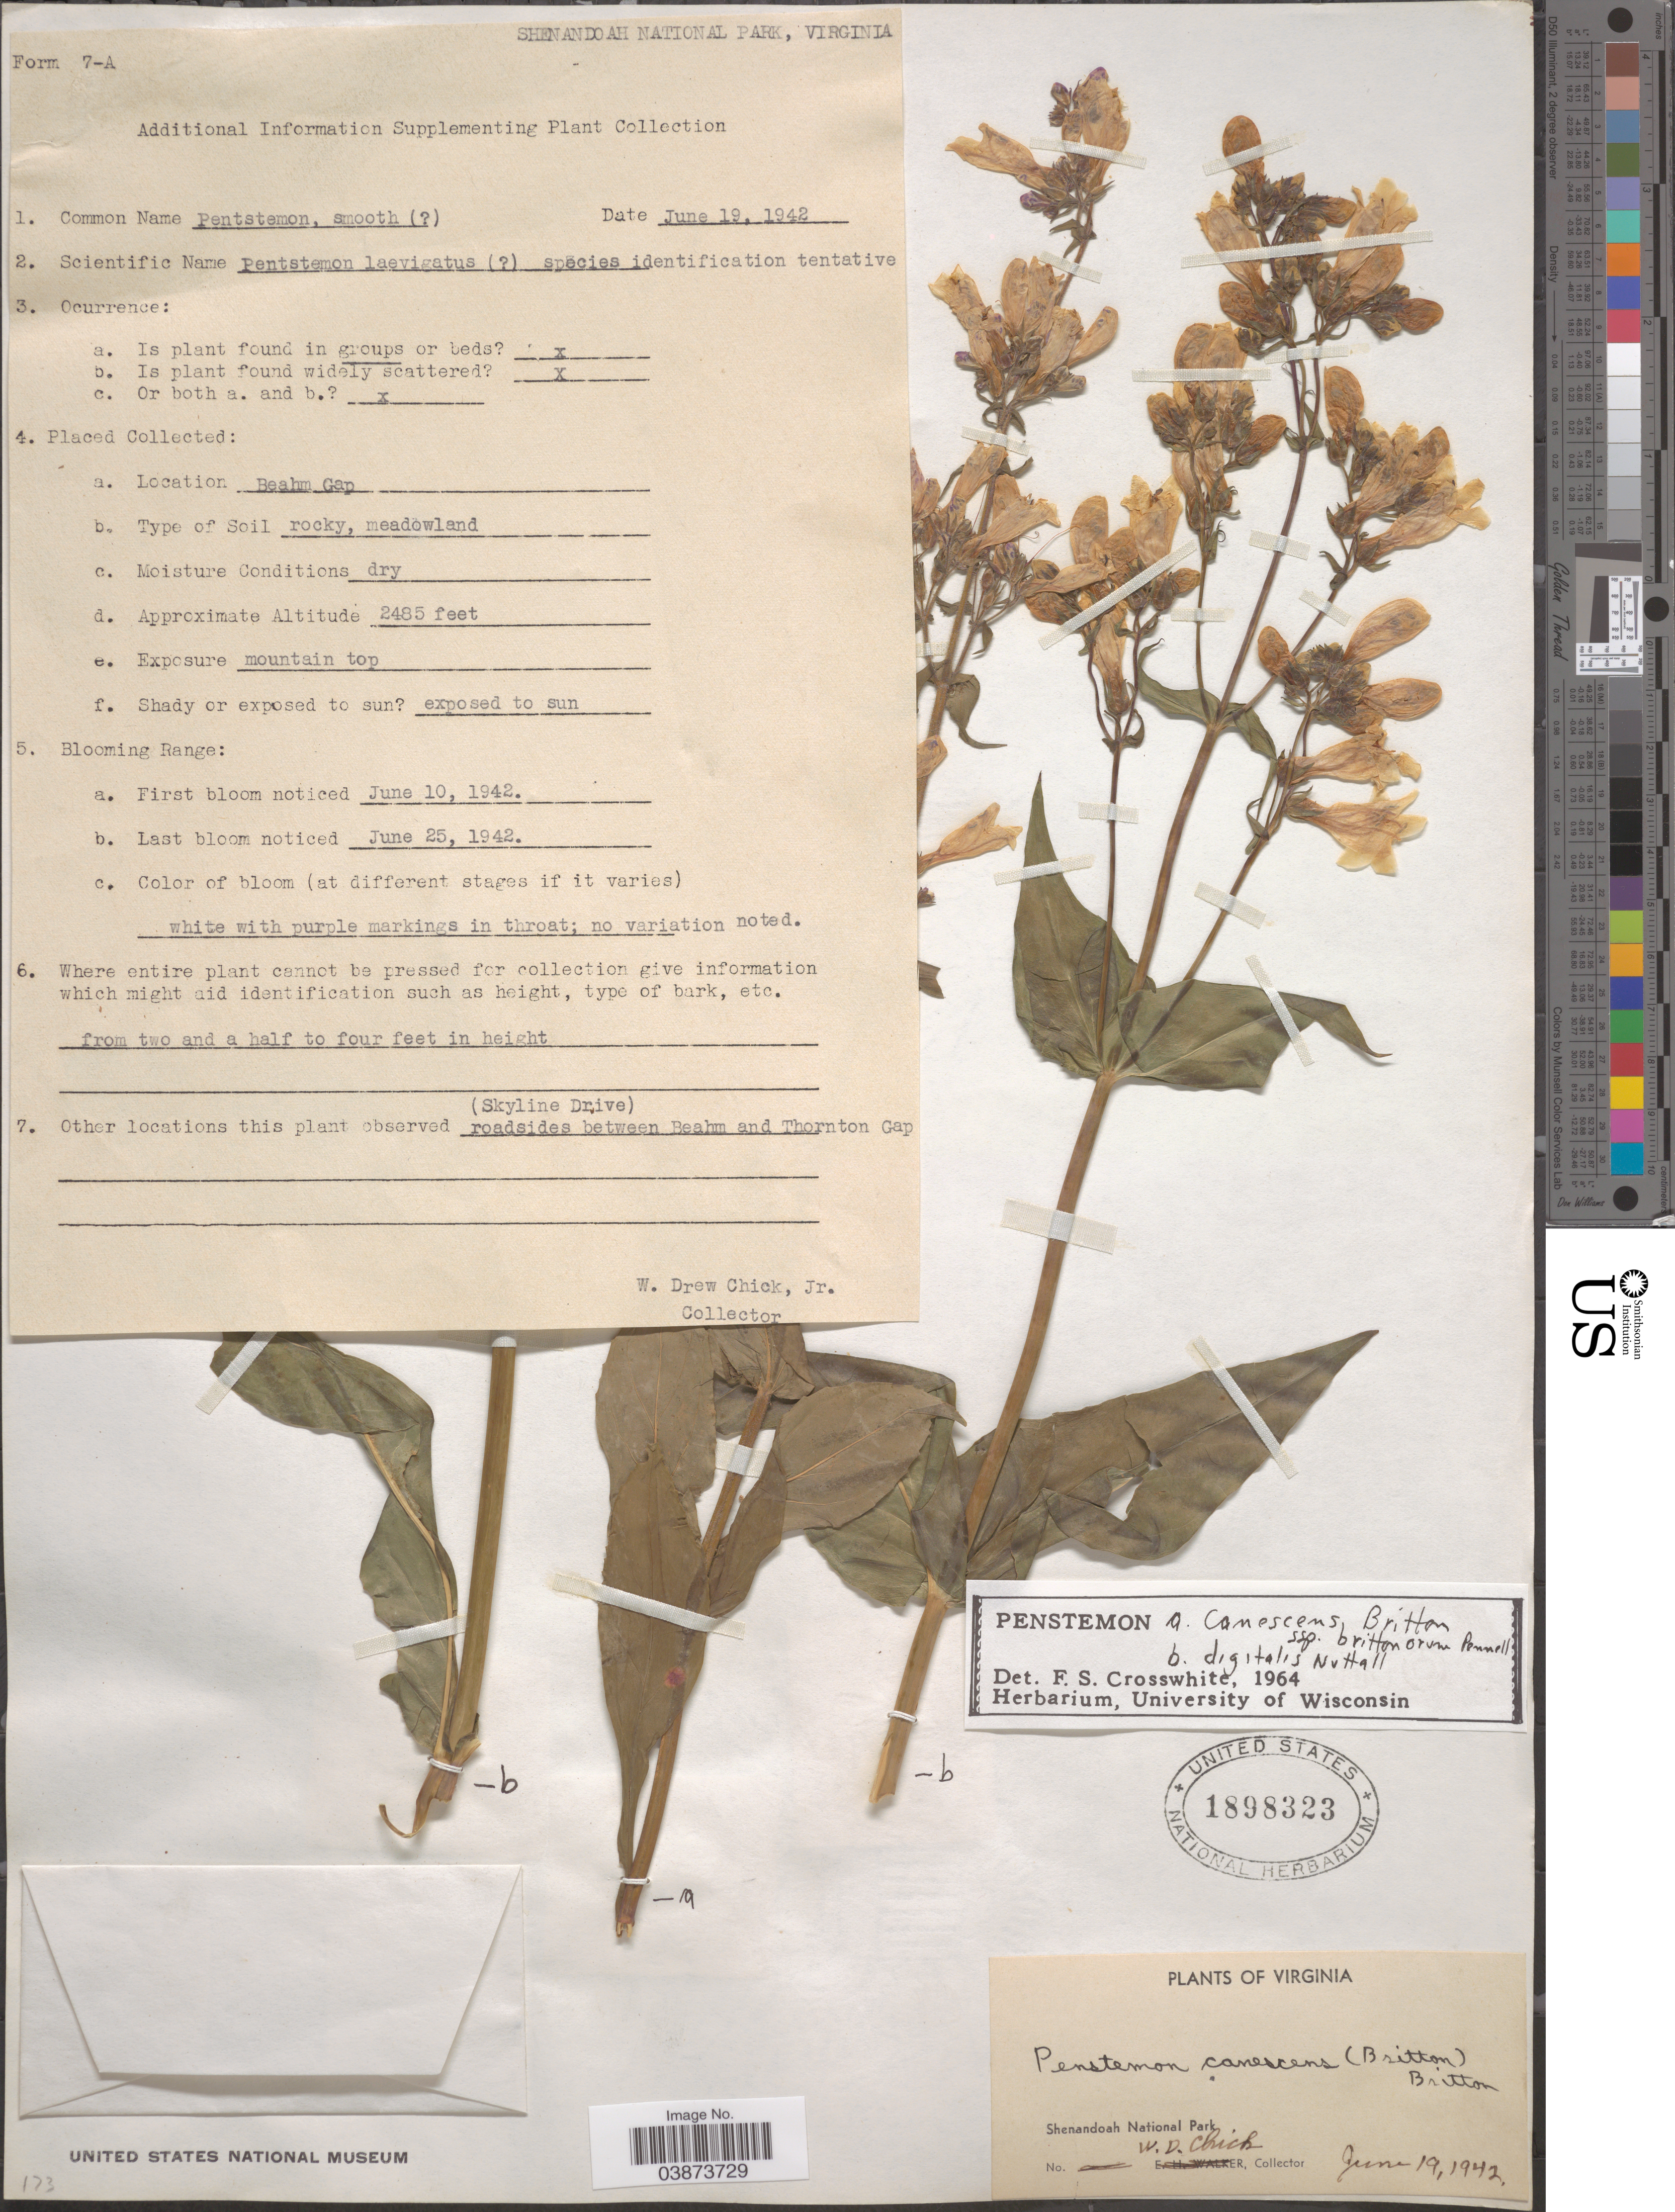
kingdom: Plantae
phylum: Tracheophyta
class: Magnoliopsida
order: Lamiales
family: Plantaginaceae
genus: Penstemon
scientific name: Penstemon brittoniorum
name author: Pennell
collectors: W. Chick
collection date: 1942-06-19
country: United States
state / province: Virginia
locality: Shenandoah National Park.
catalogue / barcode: US 1898323